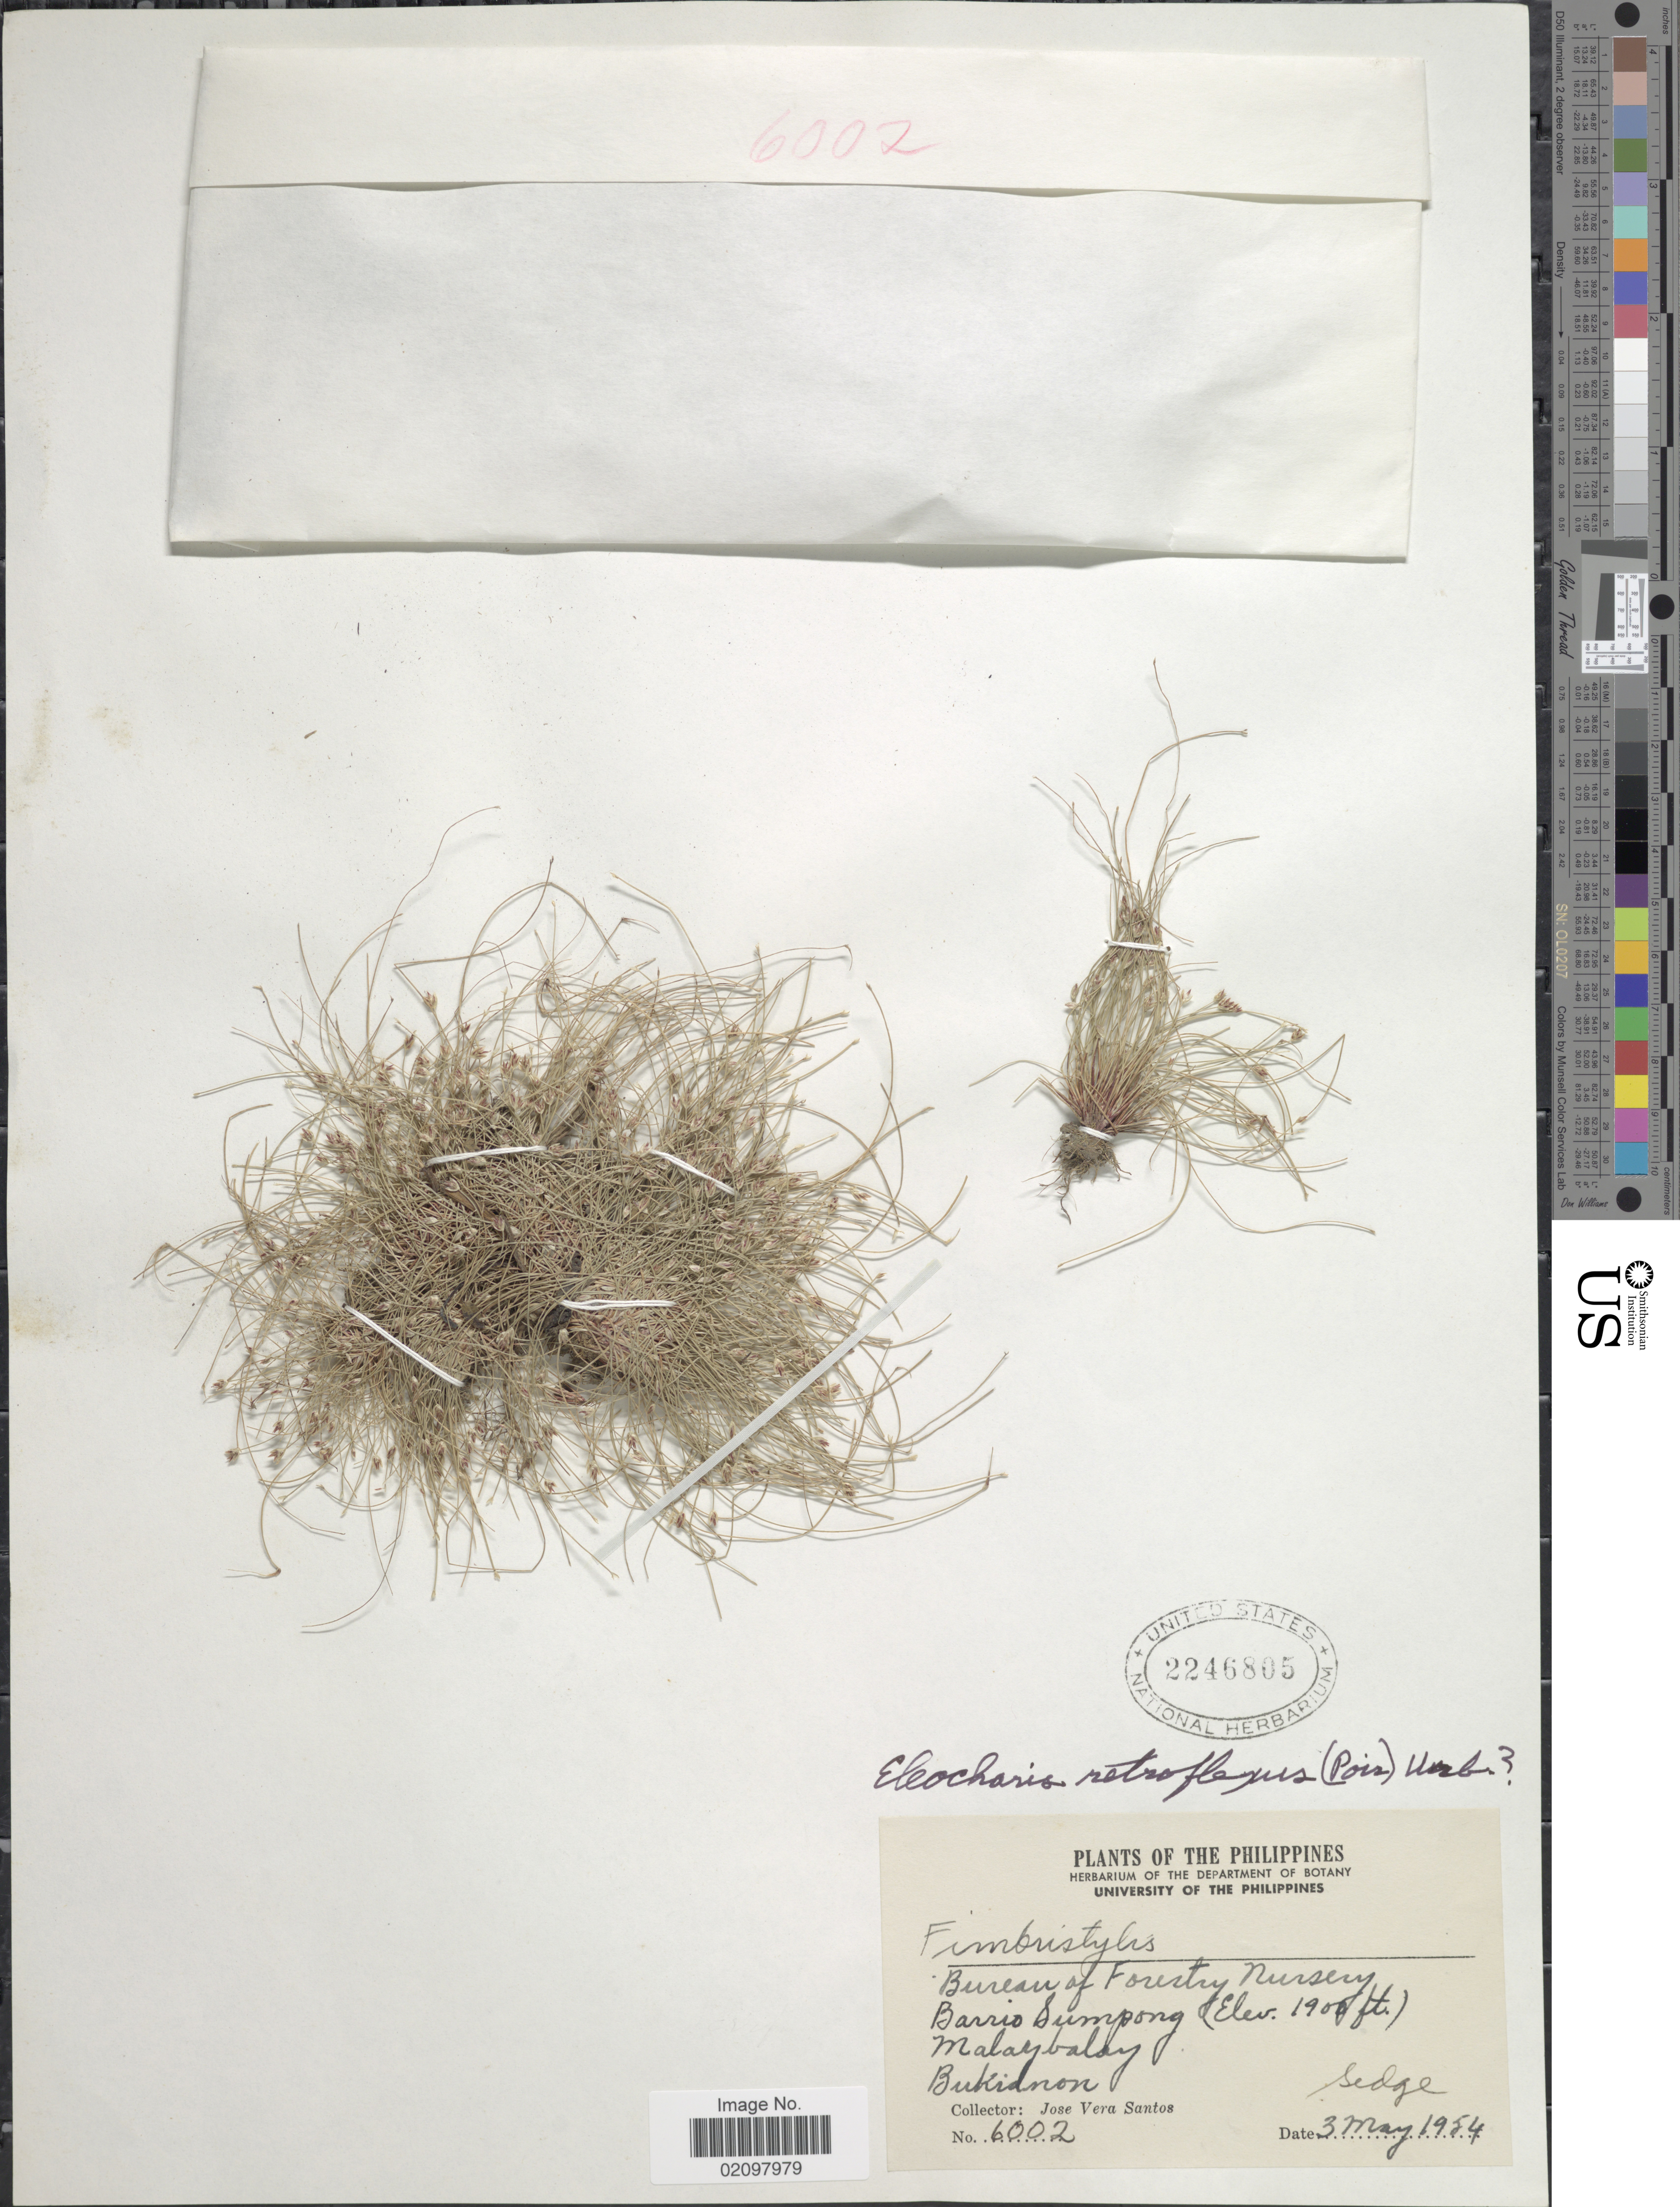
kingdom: Plantae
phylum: Tracheophyta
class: Liliopsida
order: Poales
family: Cyperaceae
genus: Eleocharis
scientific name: Eleocharis retroflexa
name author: (Poir.) Urb.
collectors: J. V. Santos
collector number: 6002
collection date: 1954-05-03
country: Philippines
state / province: Northern Mindanao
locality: Bureau of Forestry Nursery, Barrio Sumpong, Malay Calay, Bukidnon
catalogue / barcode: US 2246805